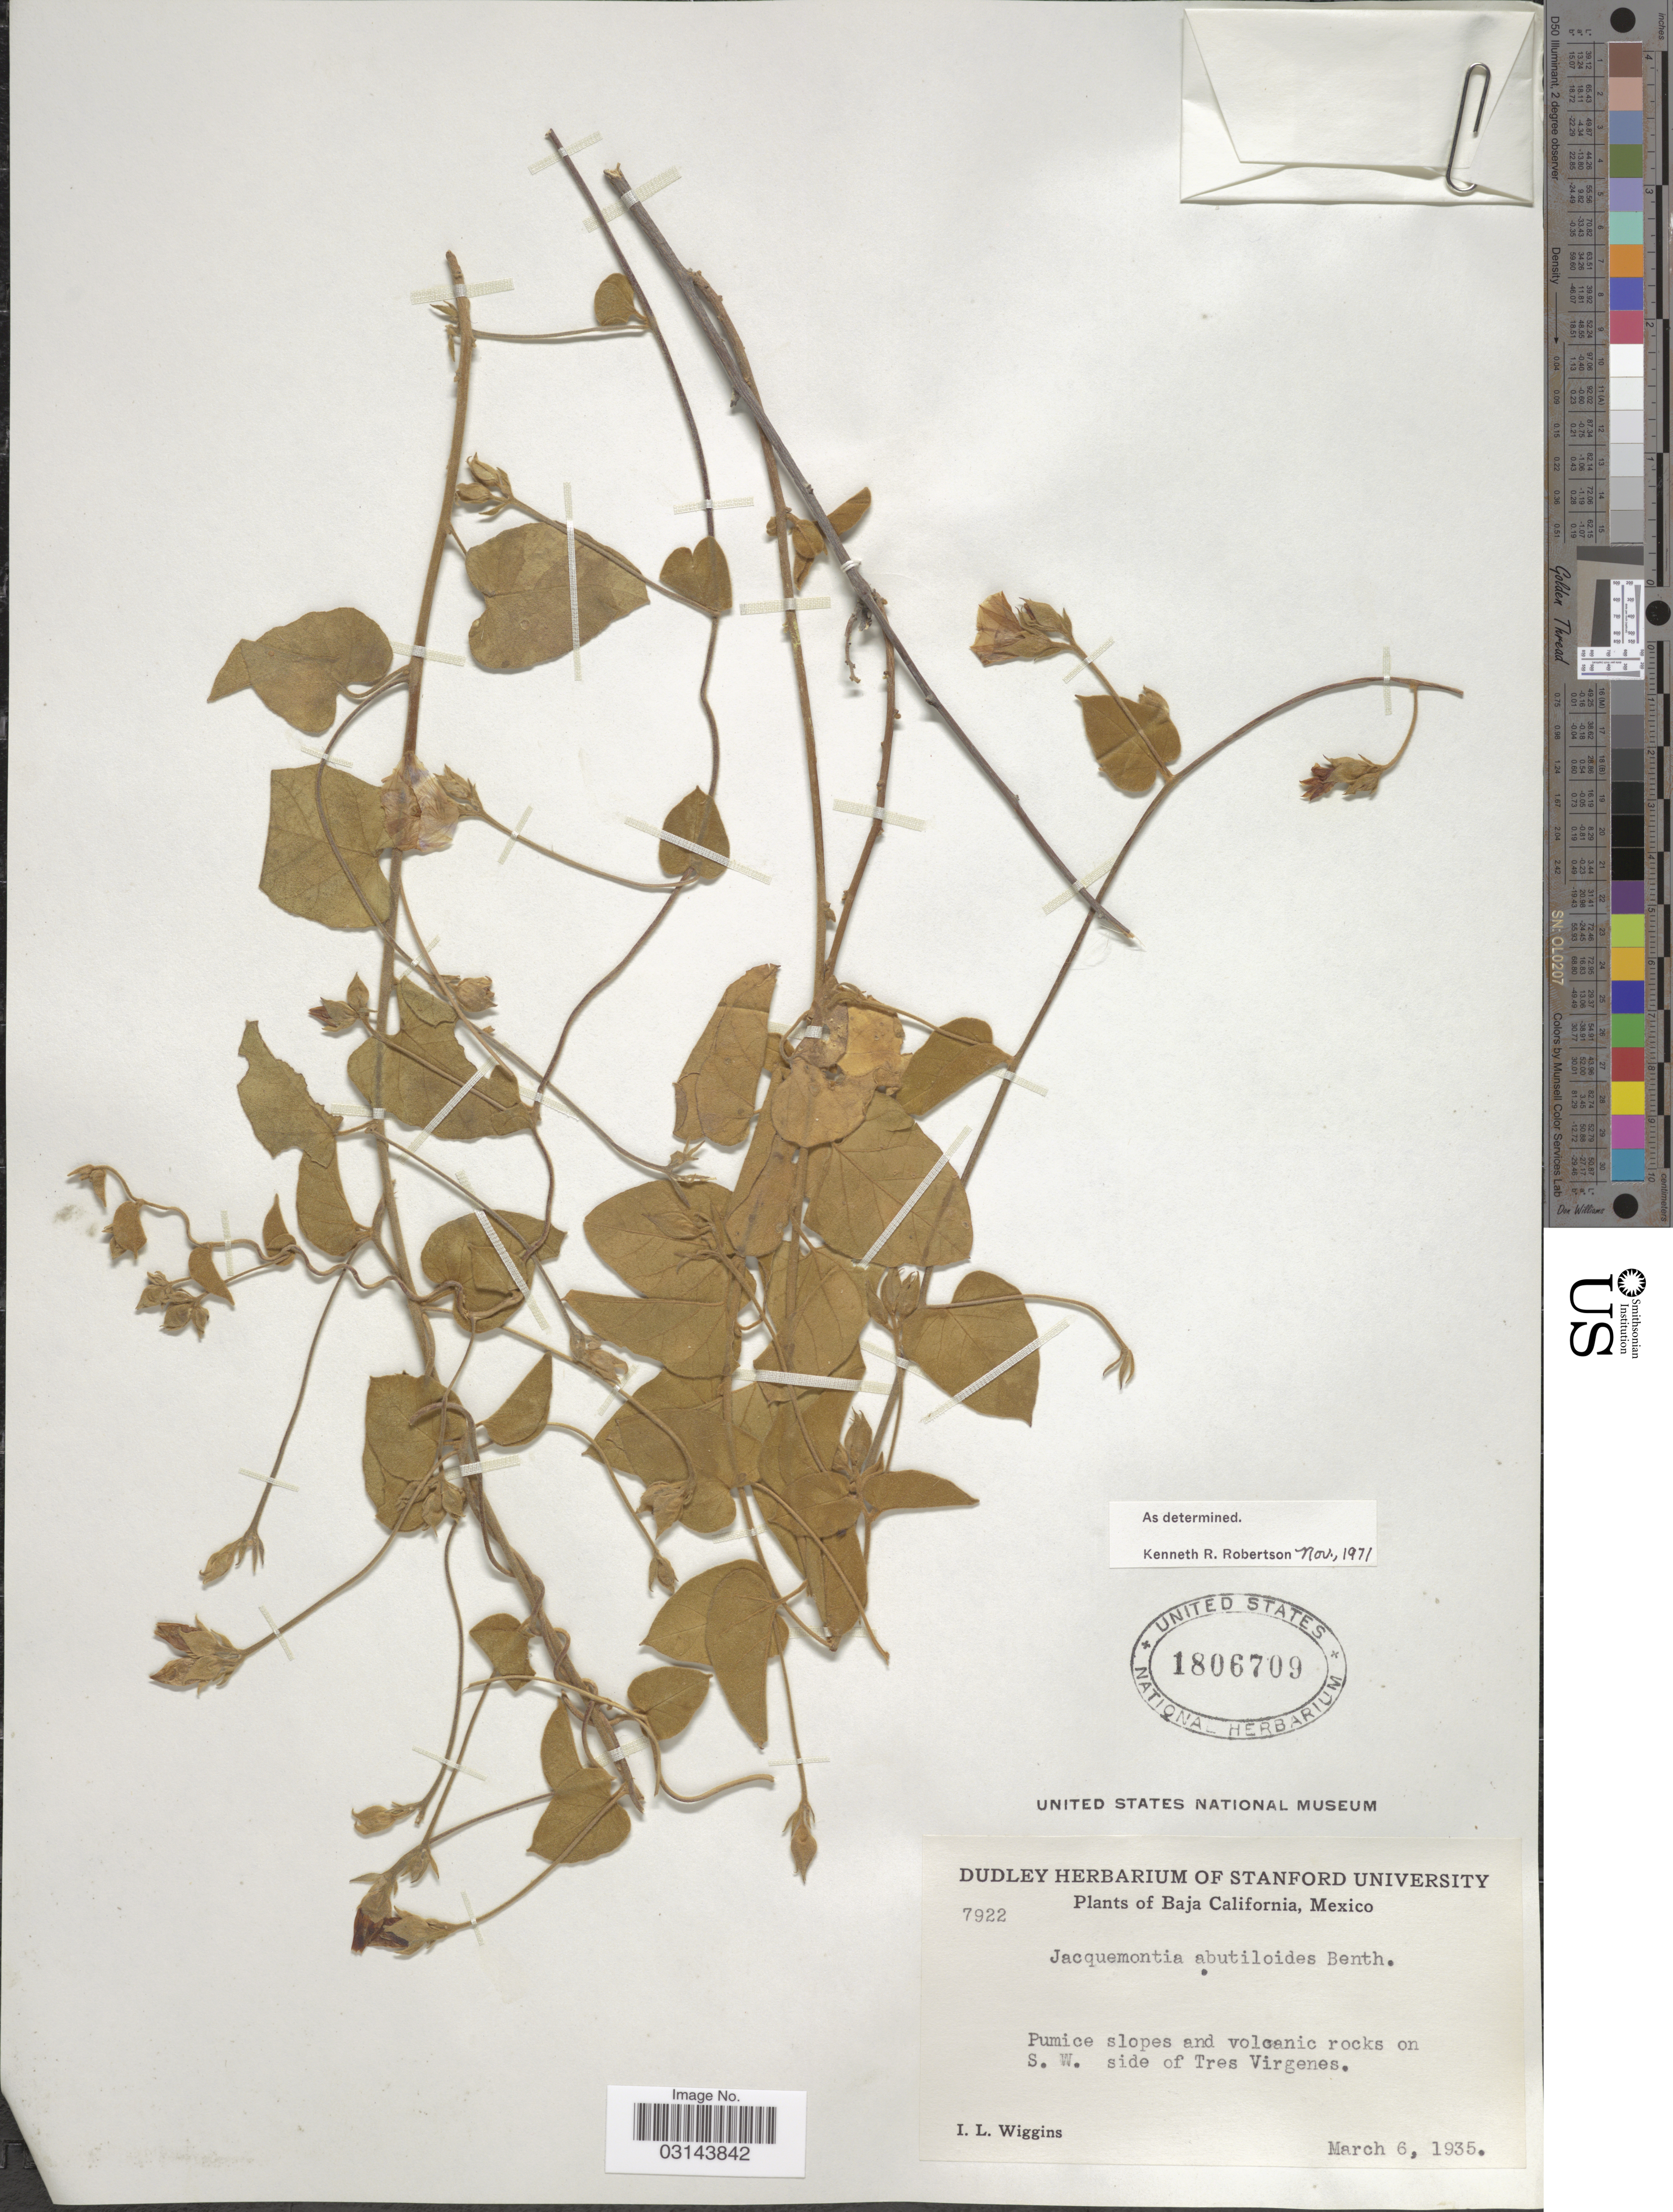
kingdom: Plantae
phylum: Tracheophyta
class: Magnoliopsida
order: Solanales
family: Convolvulaceae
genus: Jacquemontia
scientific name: Jacquemontia abutiloides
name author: Benth.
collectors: I. L. Wiggins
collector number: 7922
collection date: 1935-03-06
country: Mexico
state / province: Baja California Sur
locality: Pumice slopes and volcanic rocks on S. W. side of Tres Virgenes.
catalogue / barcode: US 1806709